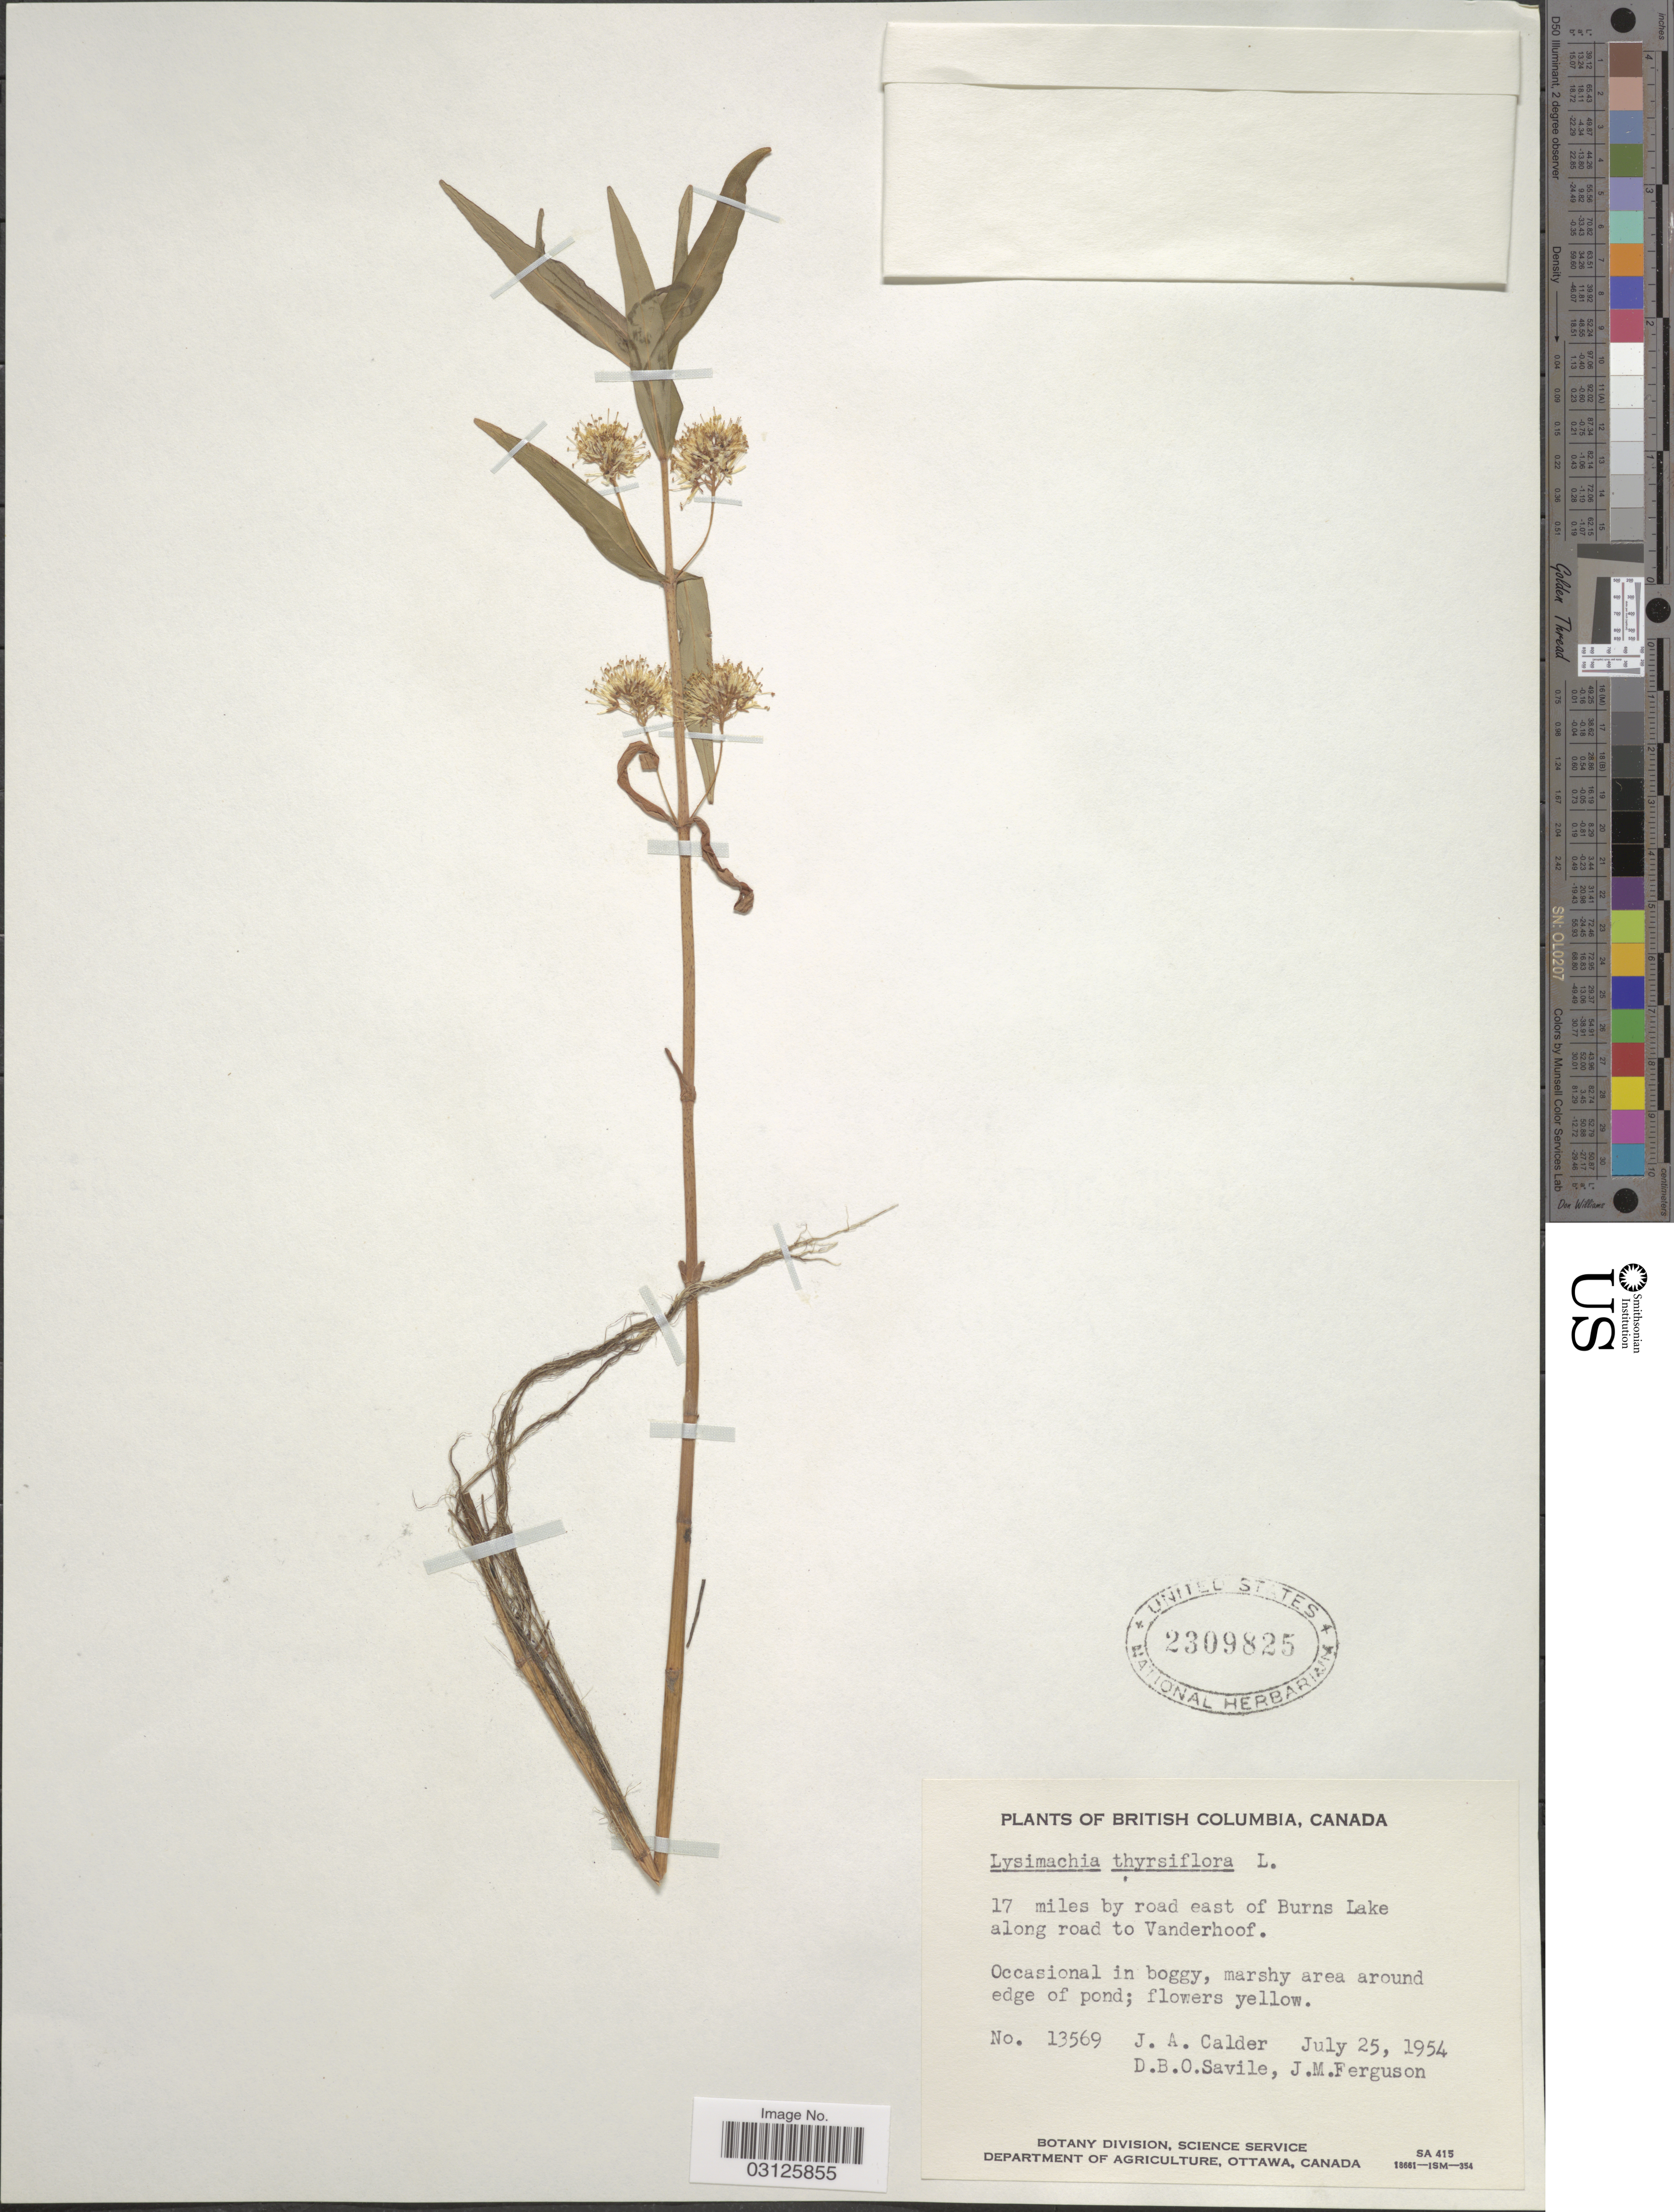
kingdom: Plantae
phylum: Tracheophyta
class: Magnoliopsida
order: Ericales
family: Primulaceae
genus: Lysimachia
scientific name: Lysimachia thyrsiflora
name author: L.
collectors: J. A. Calder, D. Savile & J. M. Ferguson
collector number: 13569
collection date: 1954-07-25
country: Canada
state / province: British Columbia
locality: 17 miles by road east of Burns Lake along road to Vanderhoof.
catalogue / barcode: US 2309825